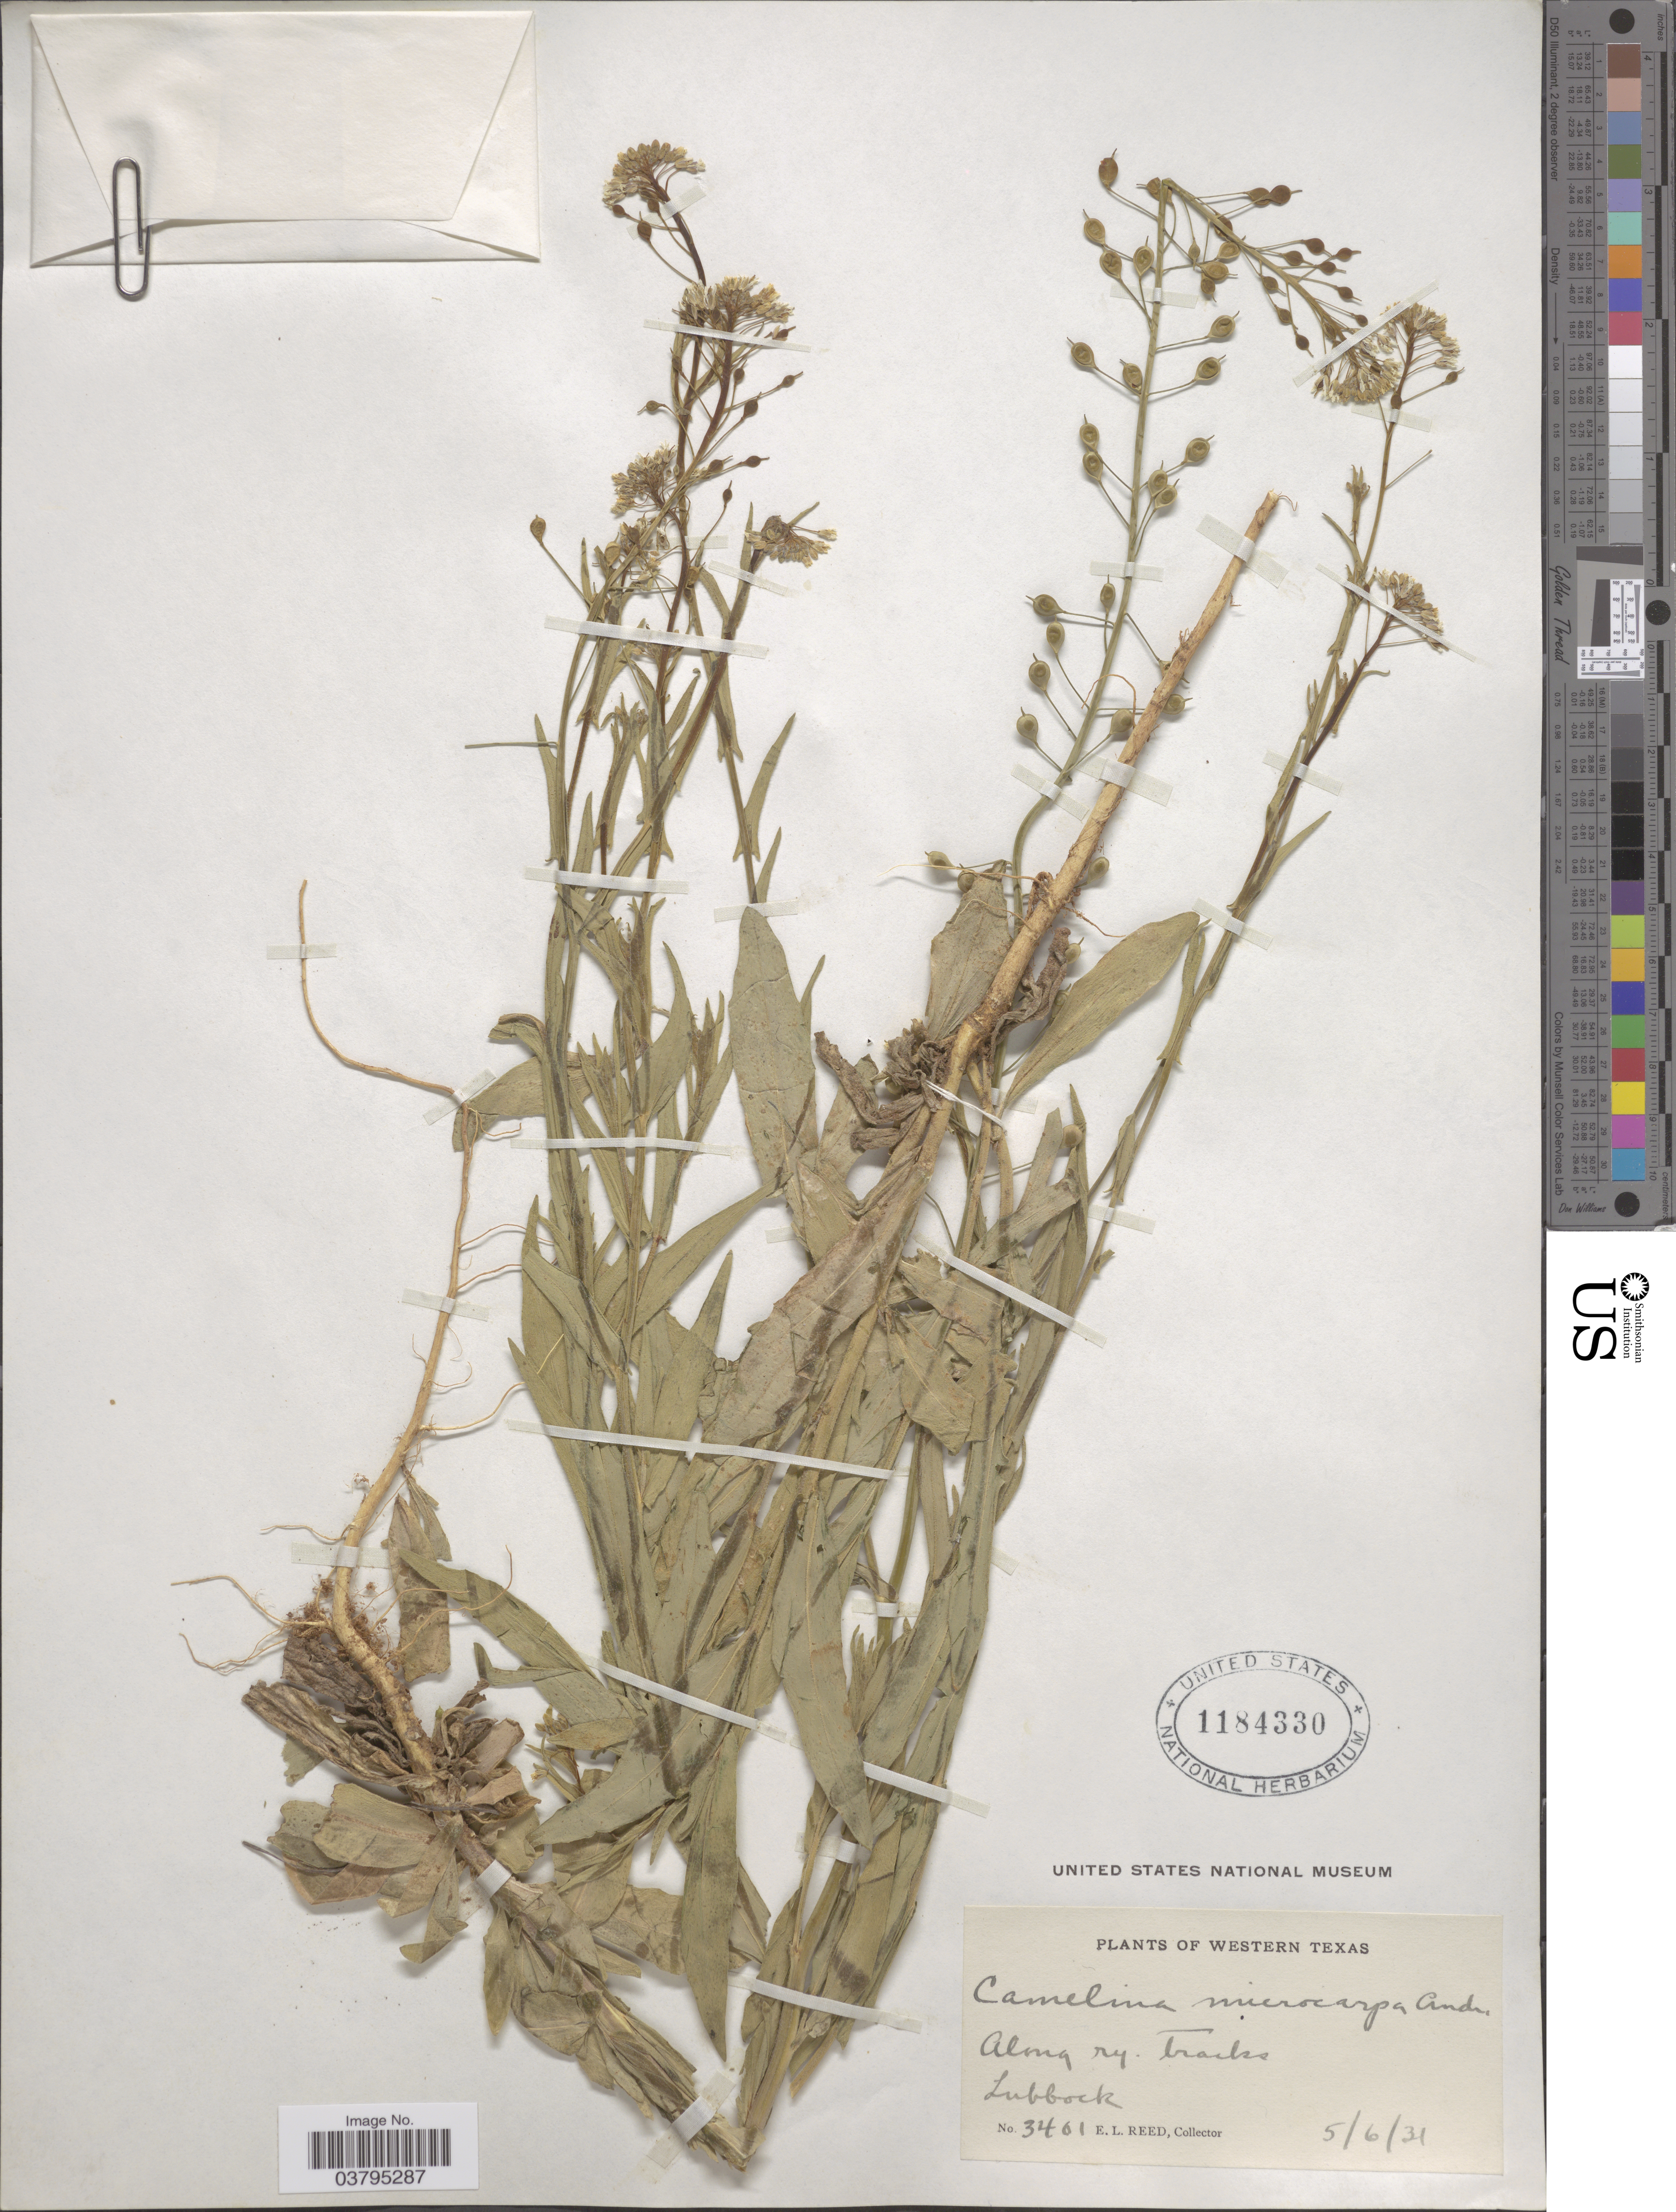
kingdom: Plantae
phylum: Tracheophyta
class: Magnoliopsida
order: Brassicales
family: Brassicaceae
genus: Camelina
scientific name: Camelina microcarpa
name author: DC.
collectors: E. Reed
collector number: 3461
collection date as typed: Transcribed d/m/y: 6/5/31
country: United States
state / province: Texas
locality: Western Texas. Along ry. tracks Lubbock.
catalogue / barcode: US 1184330